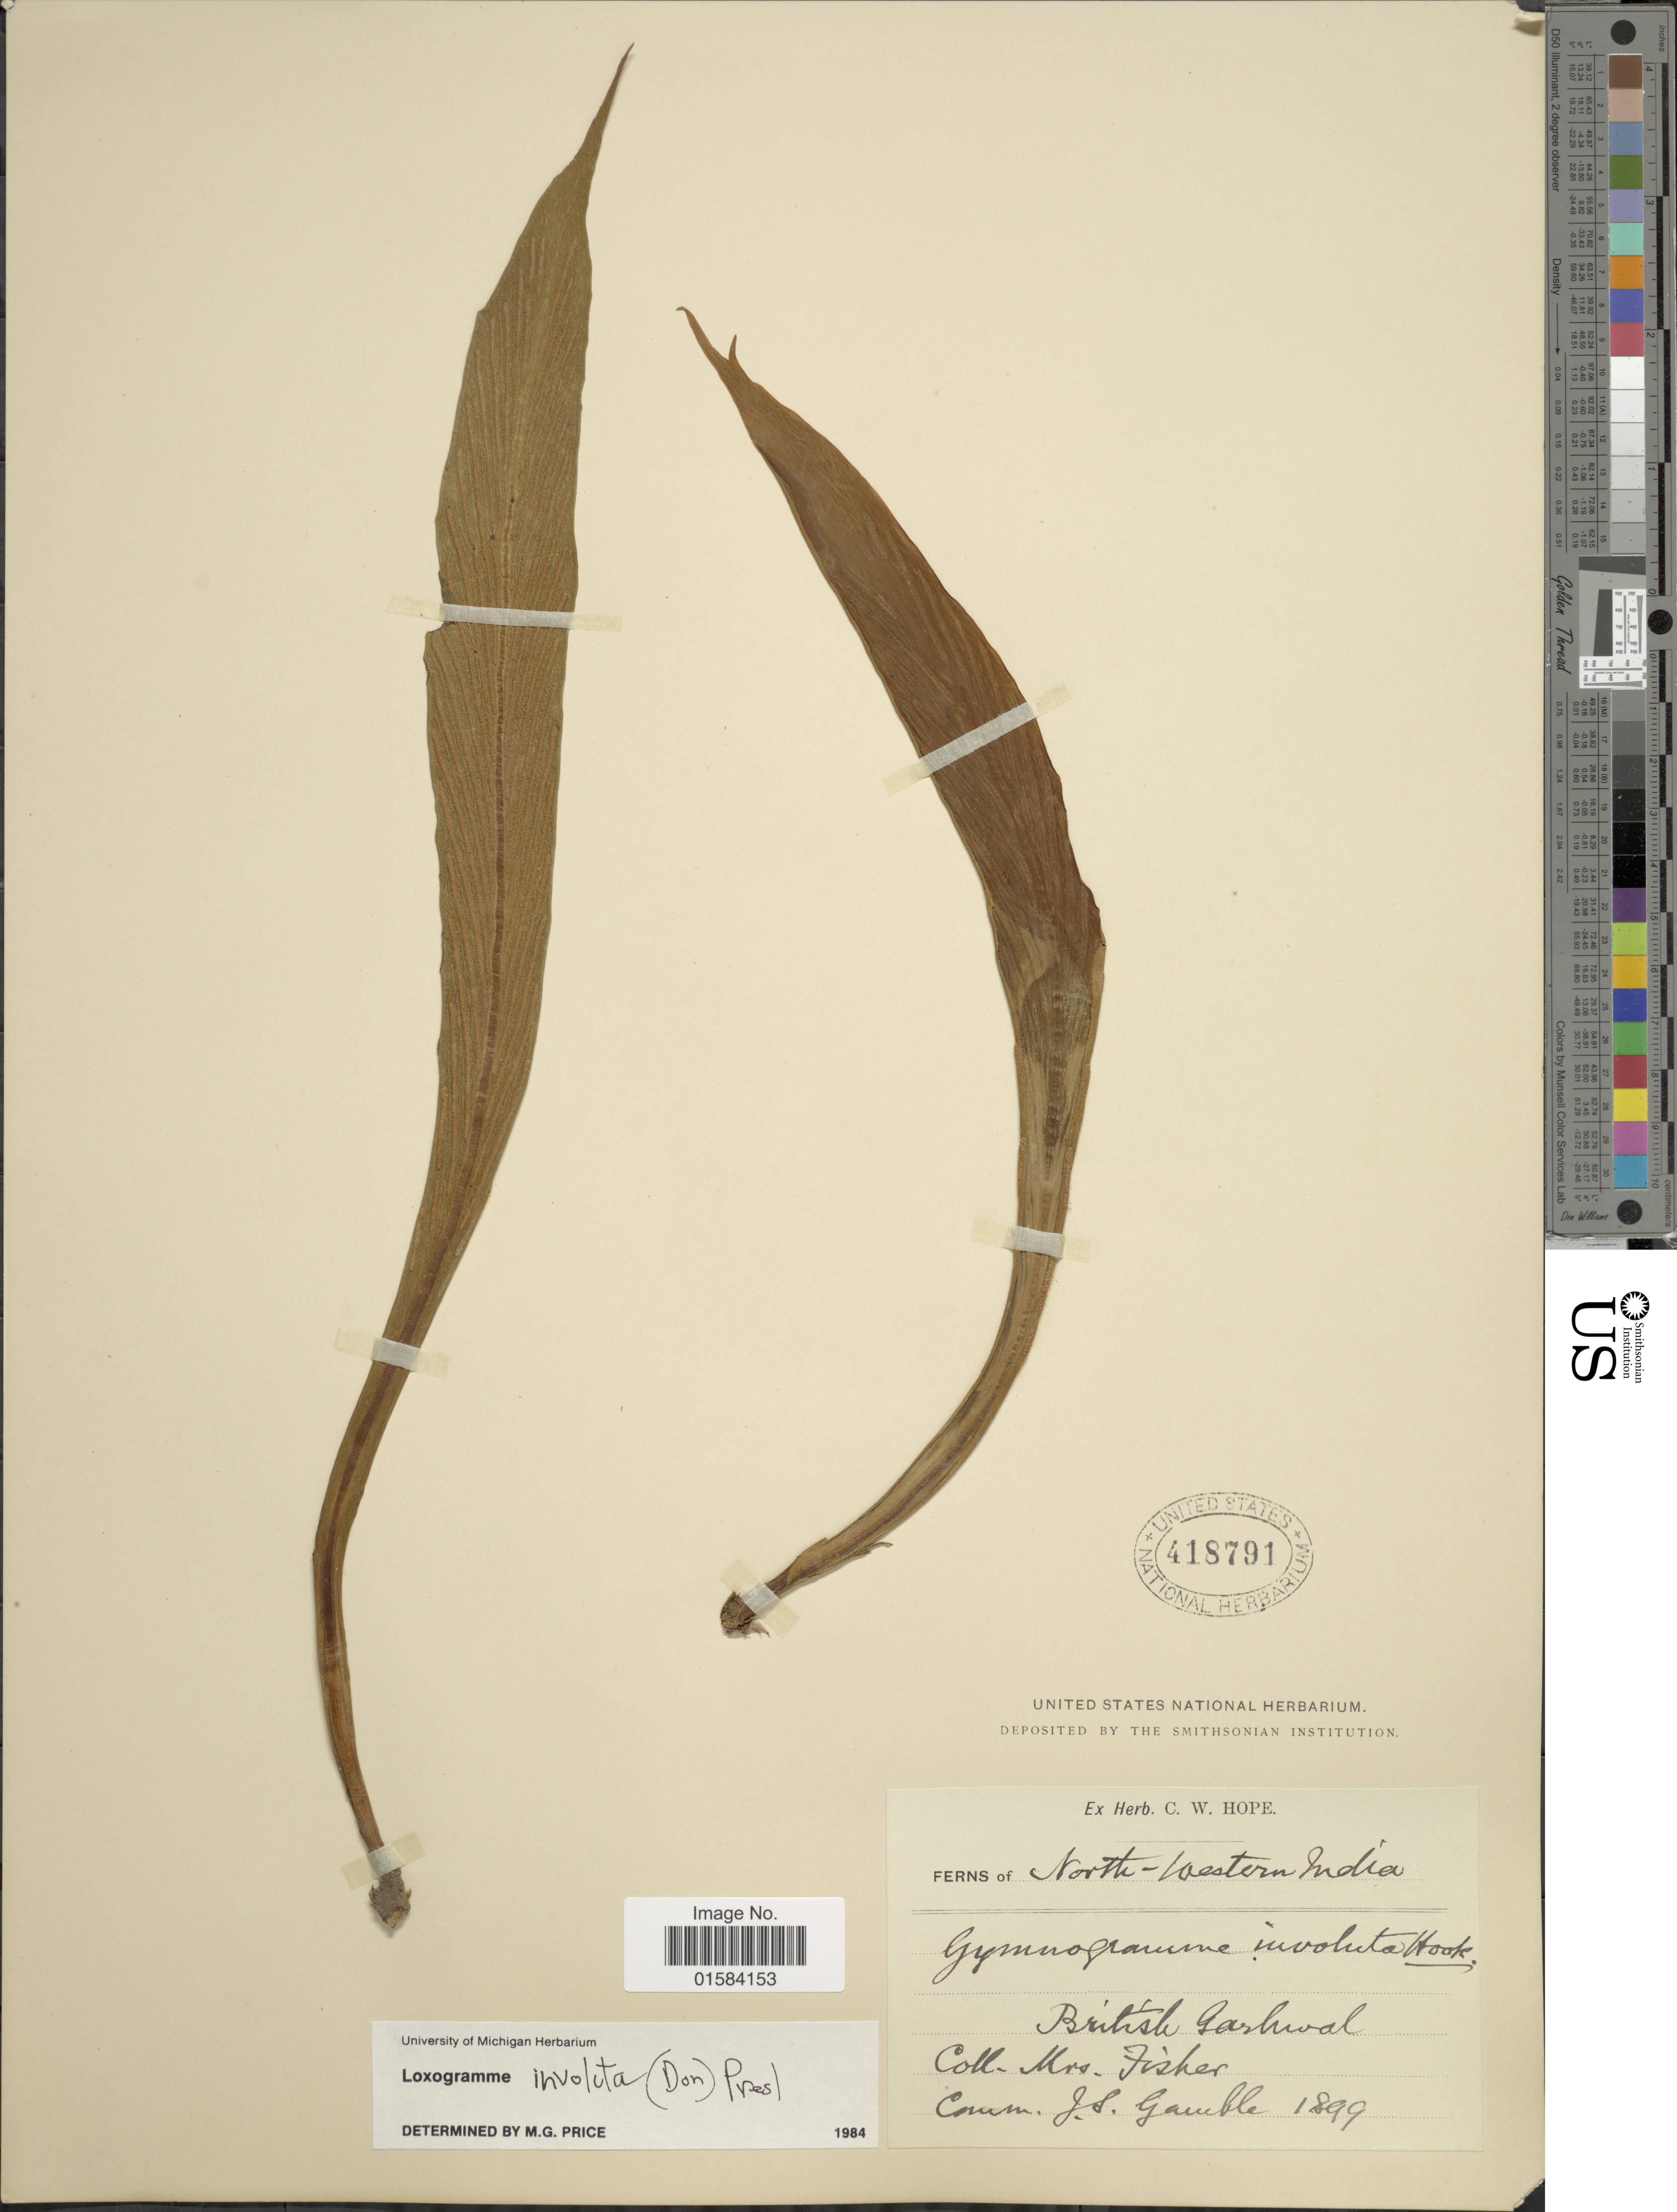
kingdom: Plantae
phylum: Tracheophyta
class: Polypodiopsida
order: Polypodiales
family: Polypodiaceae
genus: Loxogramme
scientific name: Loxogramme involuta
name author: (D. Don) C. Presl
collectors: Fisher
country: India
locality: British Garhwal, North-Western India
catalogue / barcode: US 418791